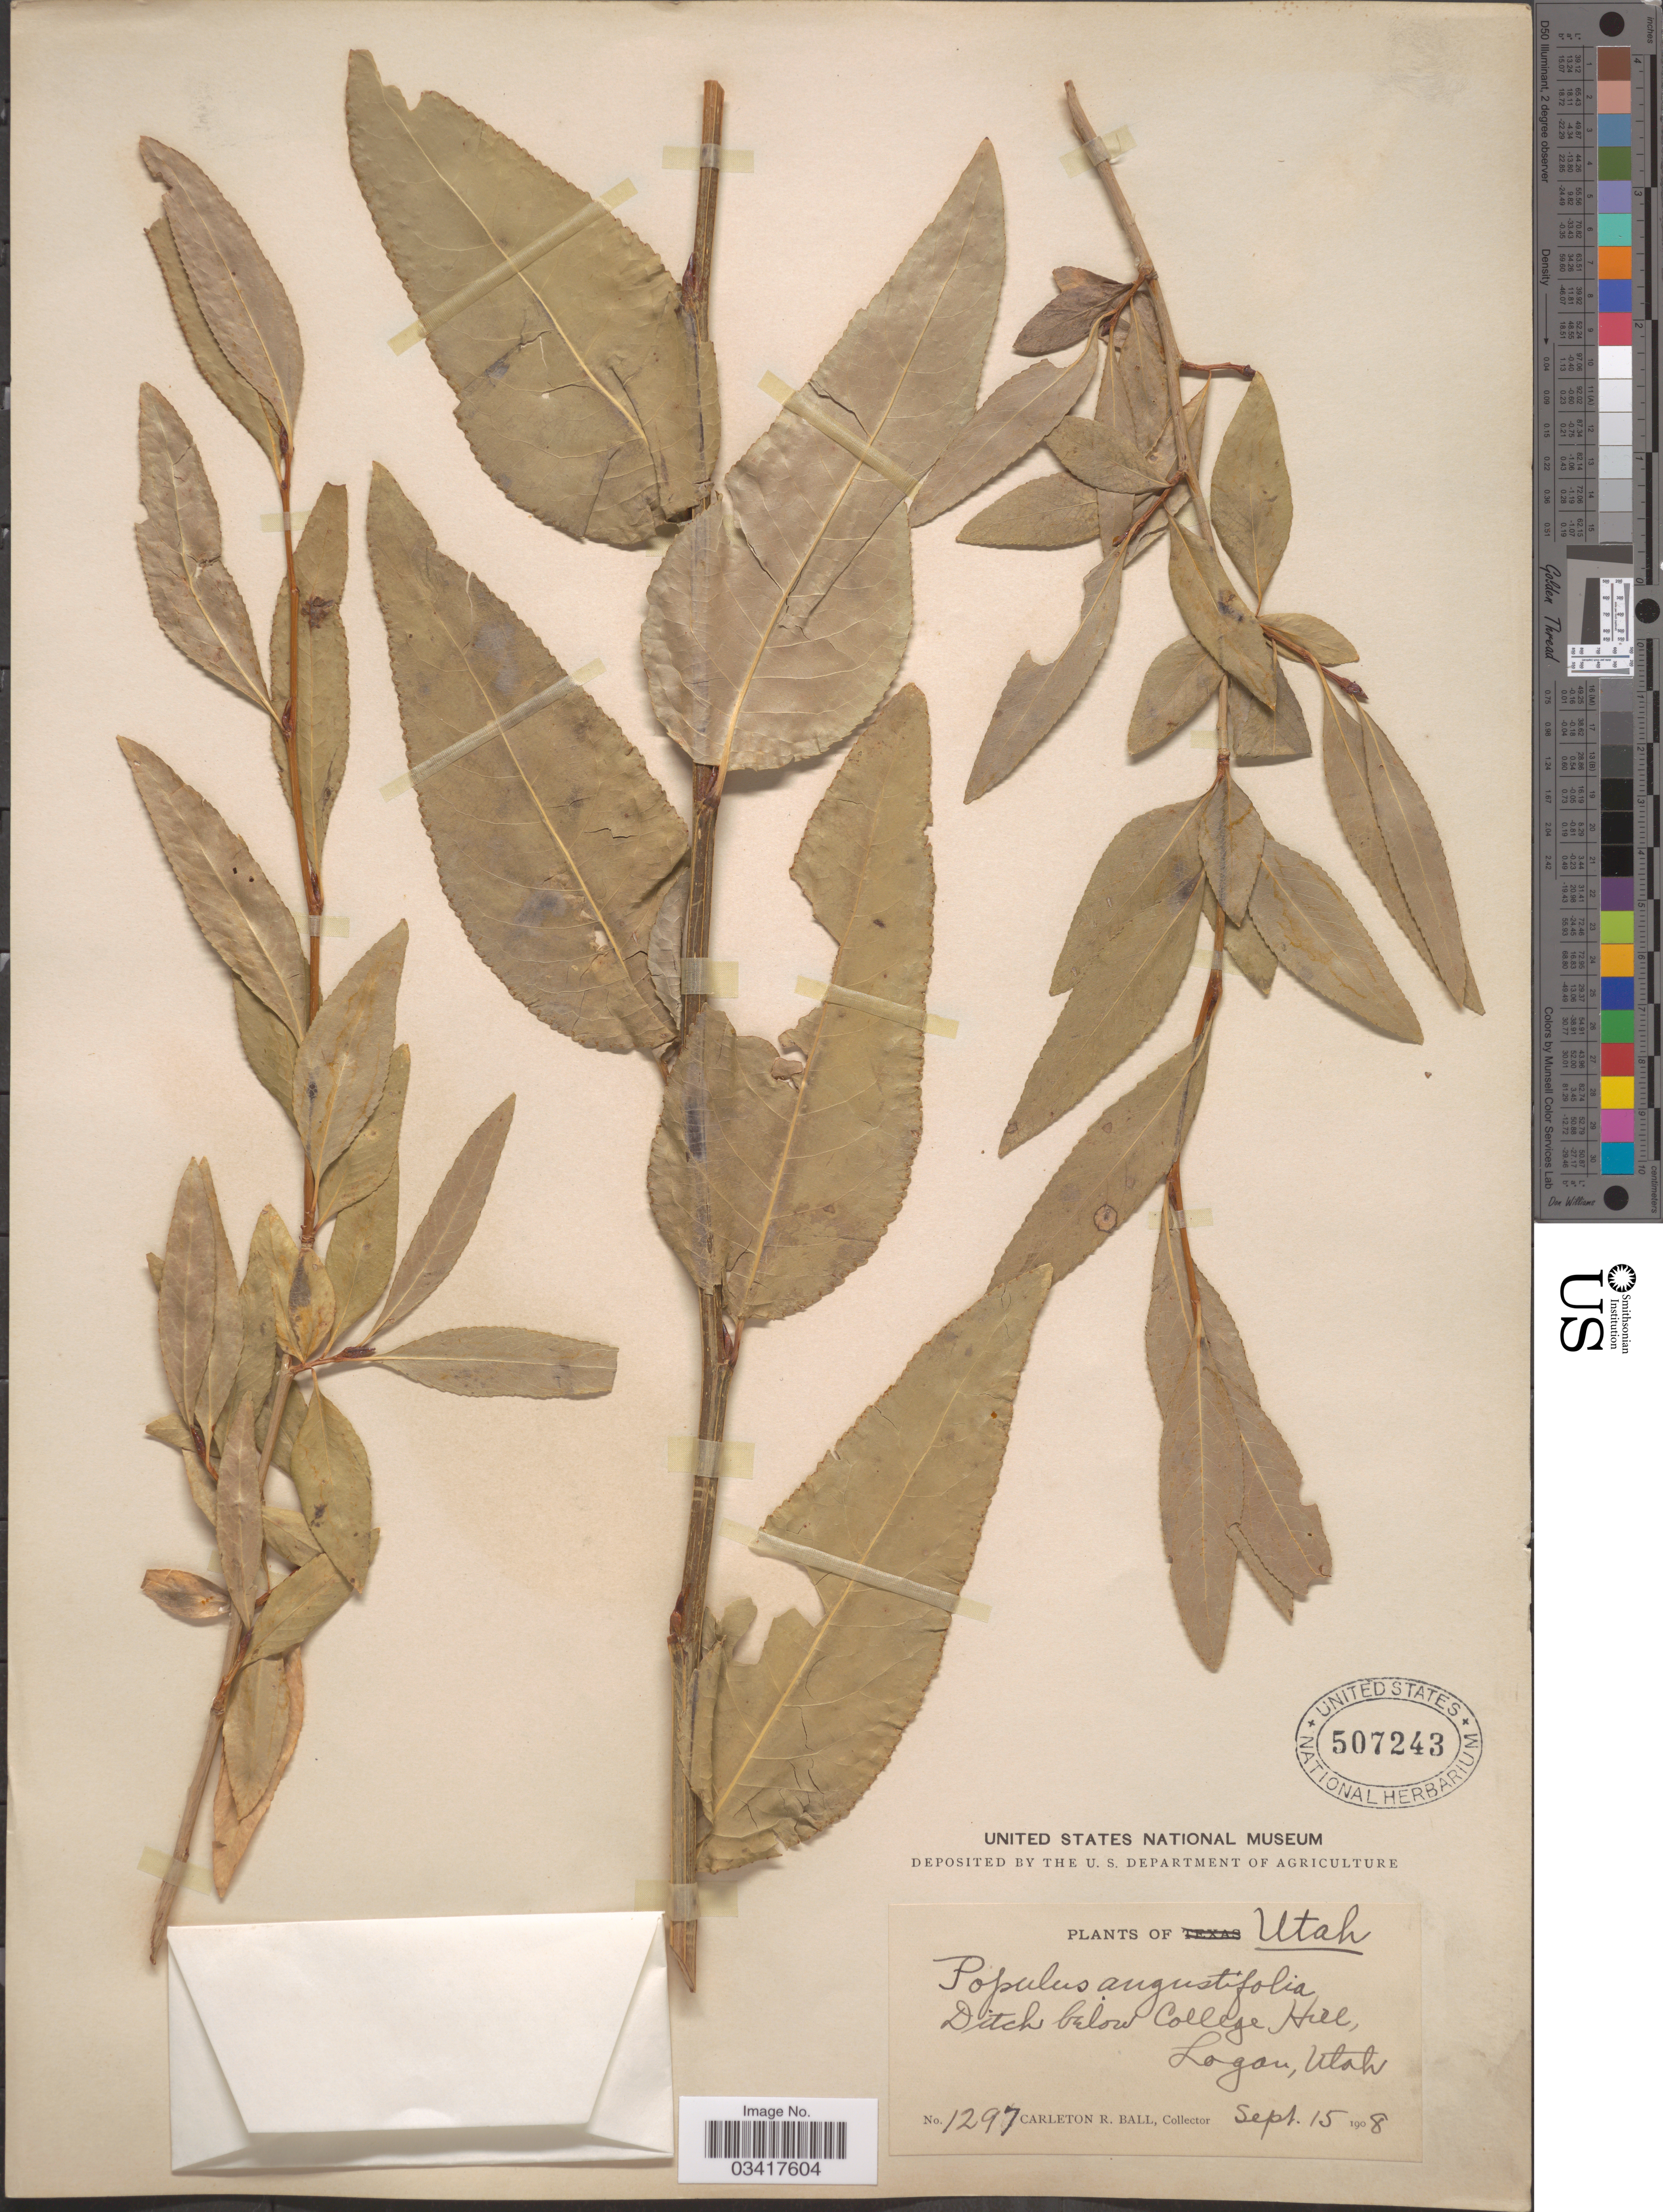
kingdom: Plantae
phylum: Tracheophyta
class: Magnoliopsida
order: Malpighiales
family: Salicaceae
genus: Populus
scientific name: Populus angustifolia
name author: E. James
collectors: C. R. Ball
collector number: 1297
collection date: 1908-09-15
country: United States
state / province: Utah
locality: Ditch below College Hill, Logan.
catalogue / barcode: US 507243